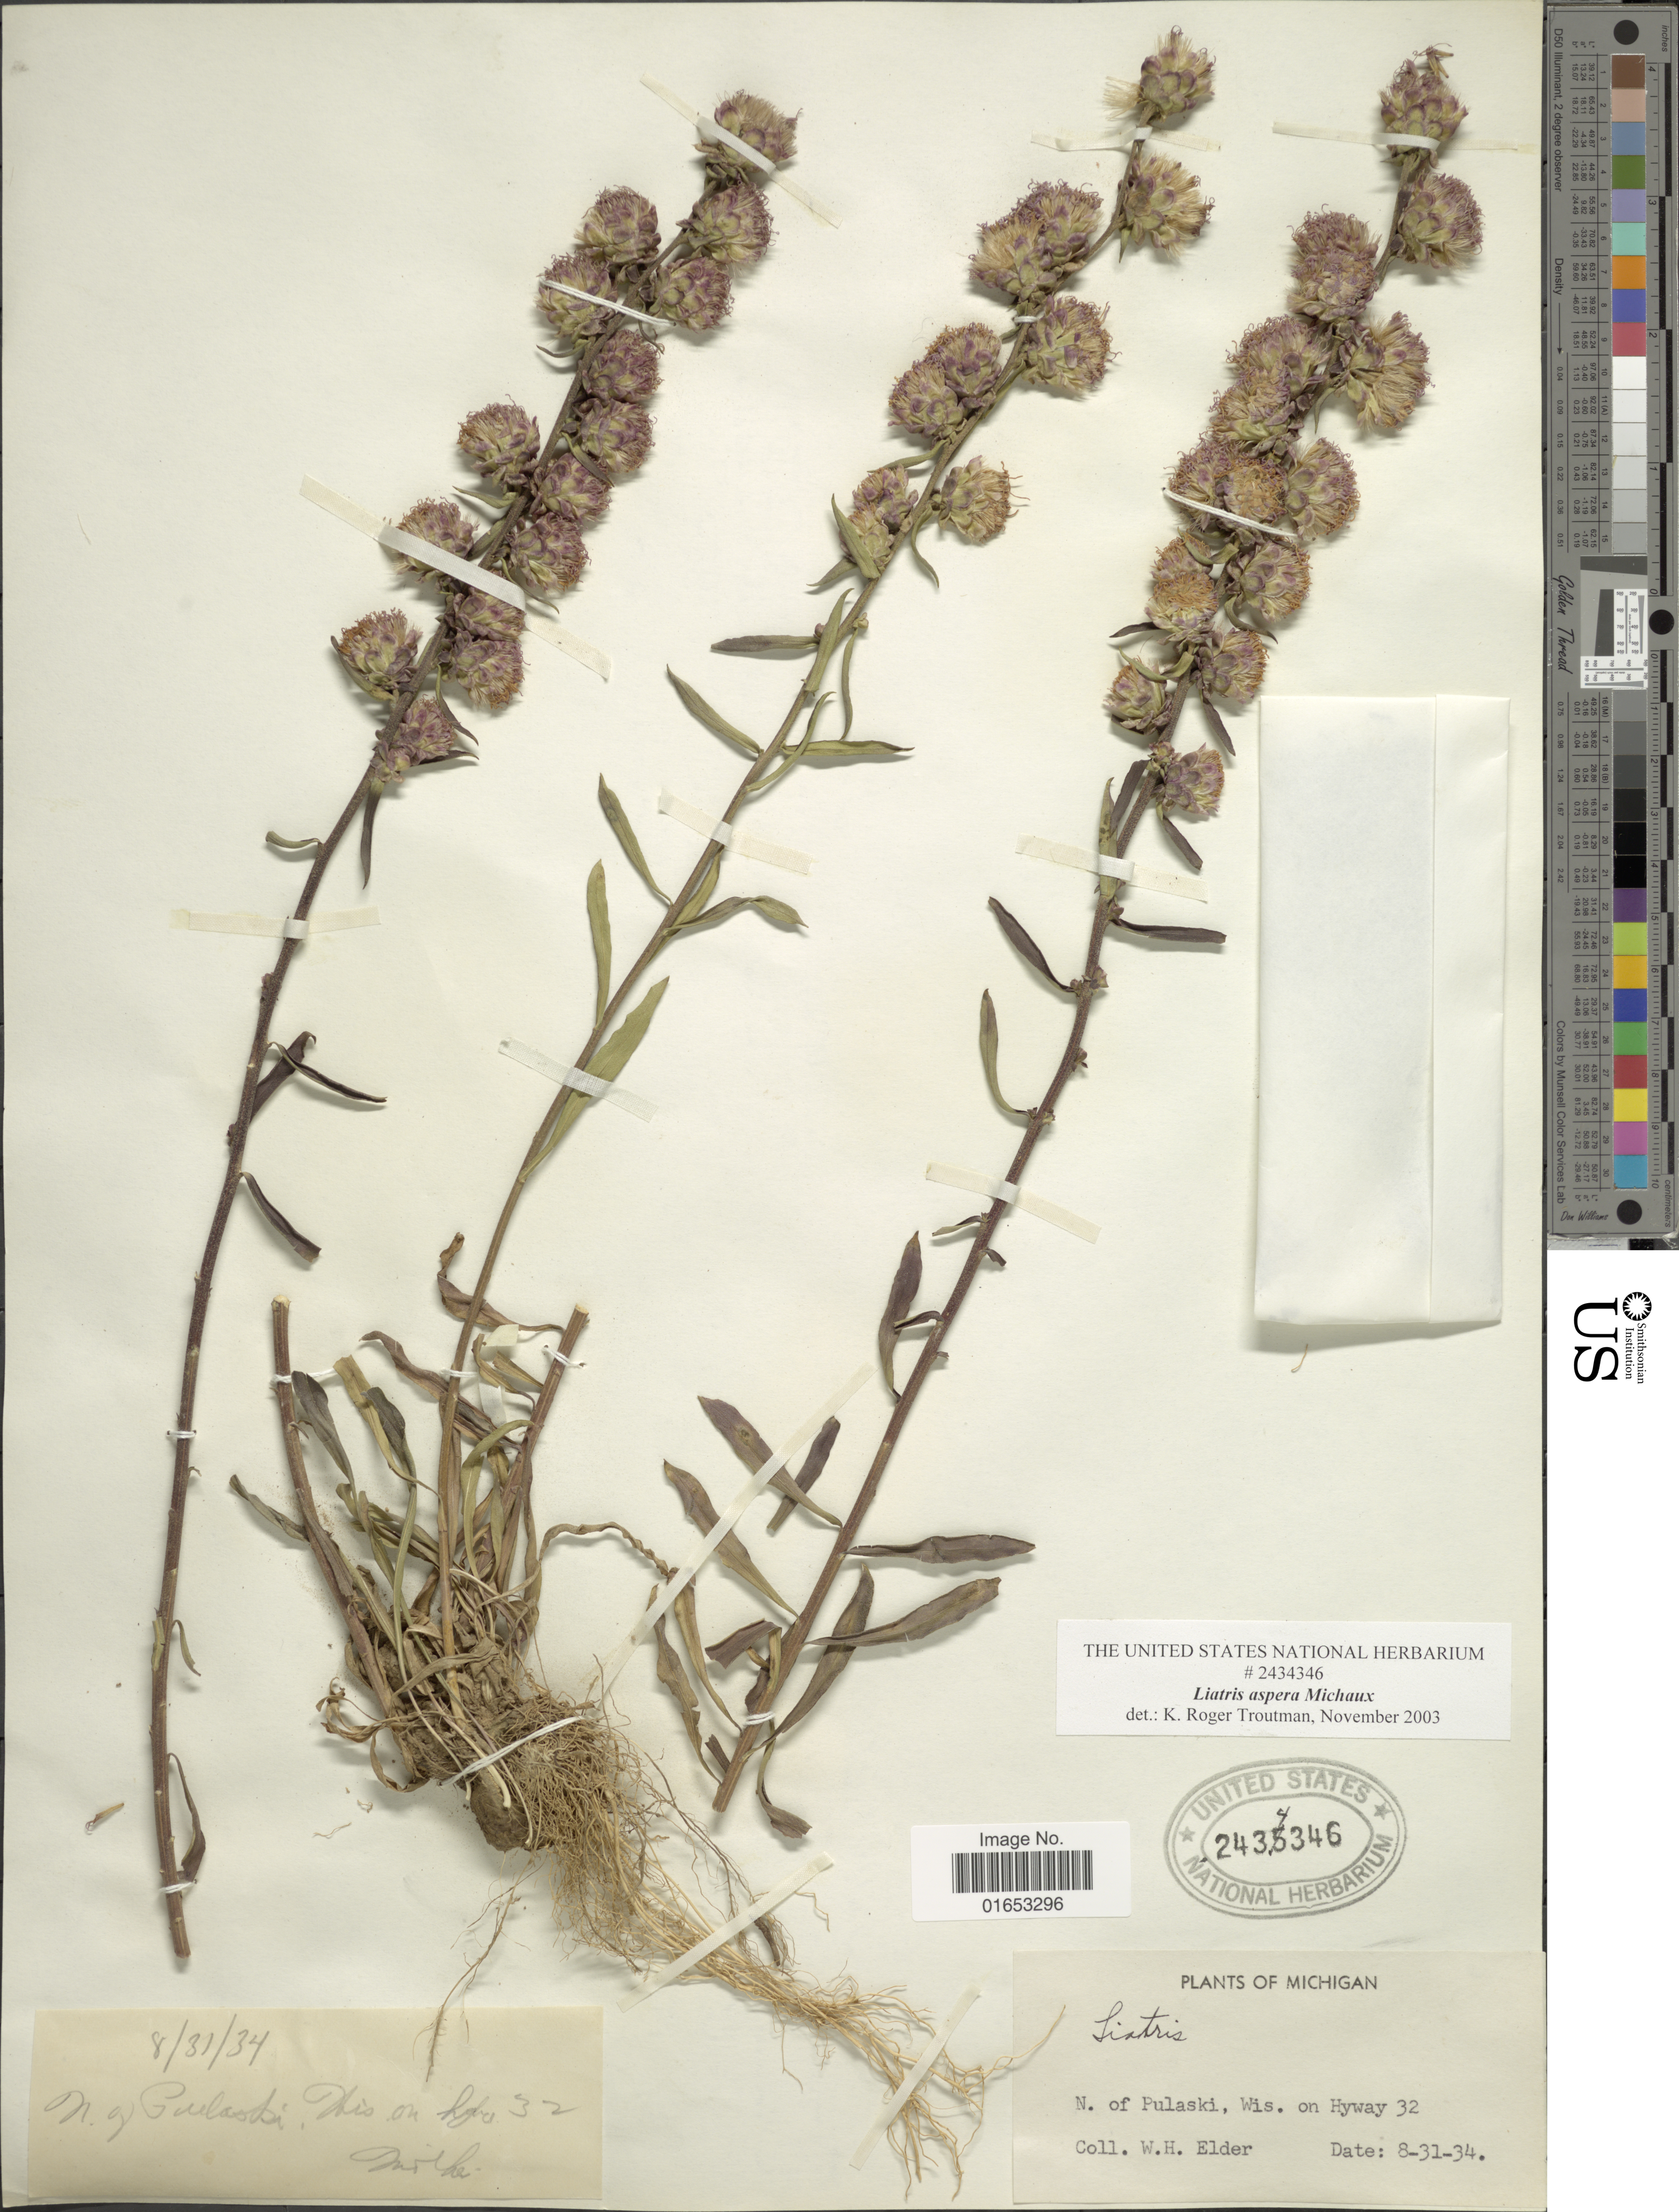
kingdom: Plantae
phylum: Tracheophyta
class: Magnoliopsida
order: Asterales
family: Asteraceae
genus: Liatris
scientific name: Liatris aspera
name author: Michx.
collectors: W. Elder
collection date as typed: Transcribed d/m/y: 31/8/34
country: United States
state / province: Michigan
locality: N. of Pulaski, Wis. on Hyway 32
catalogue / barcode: US 2434346